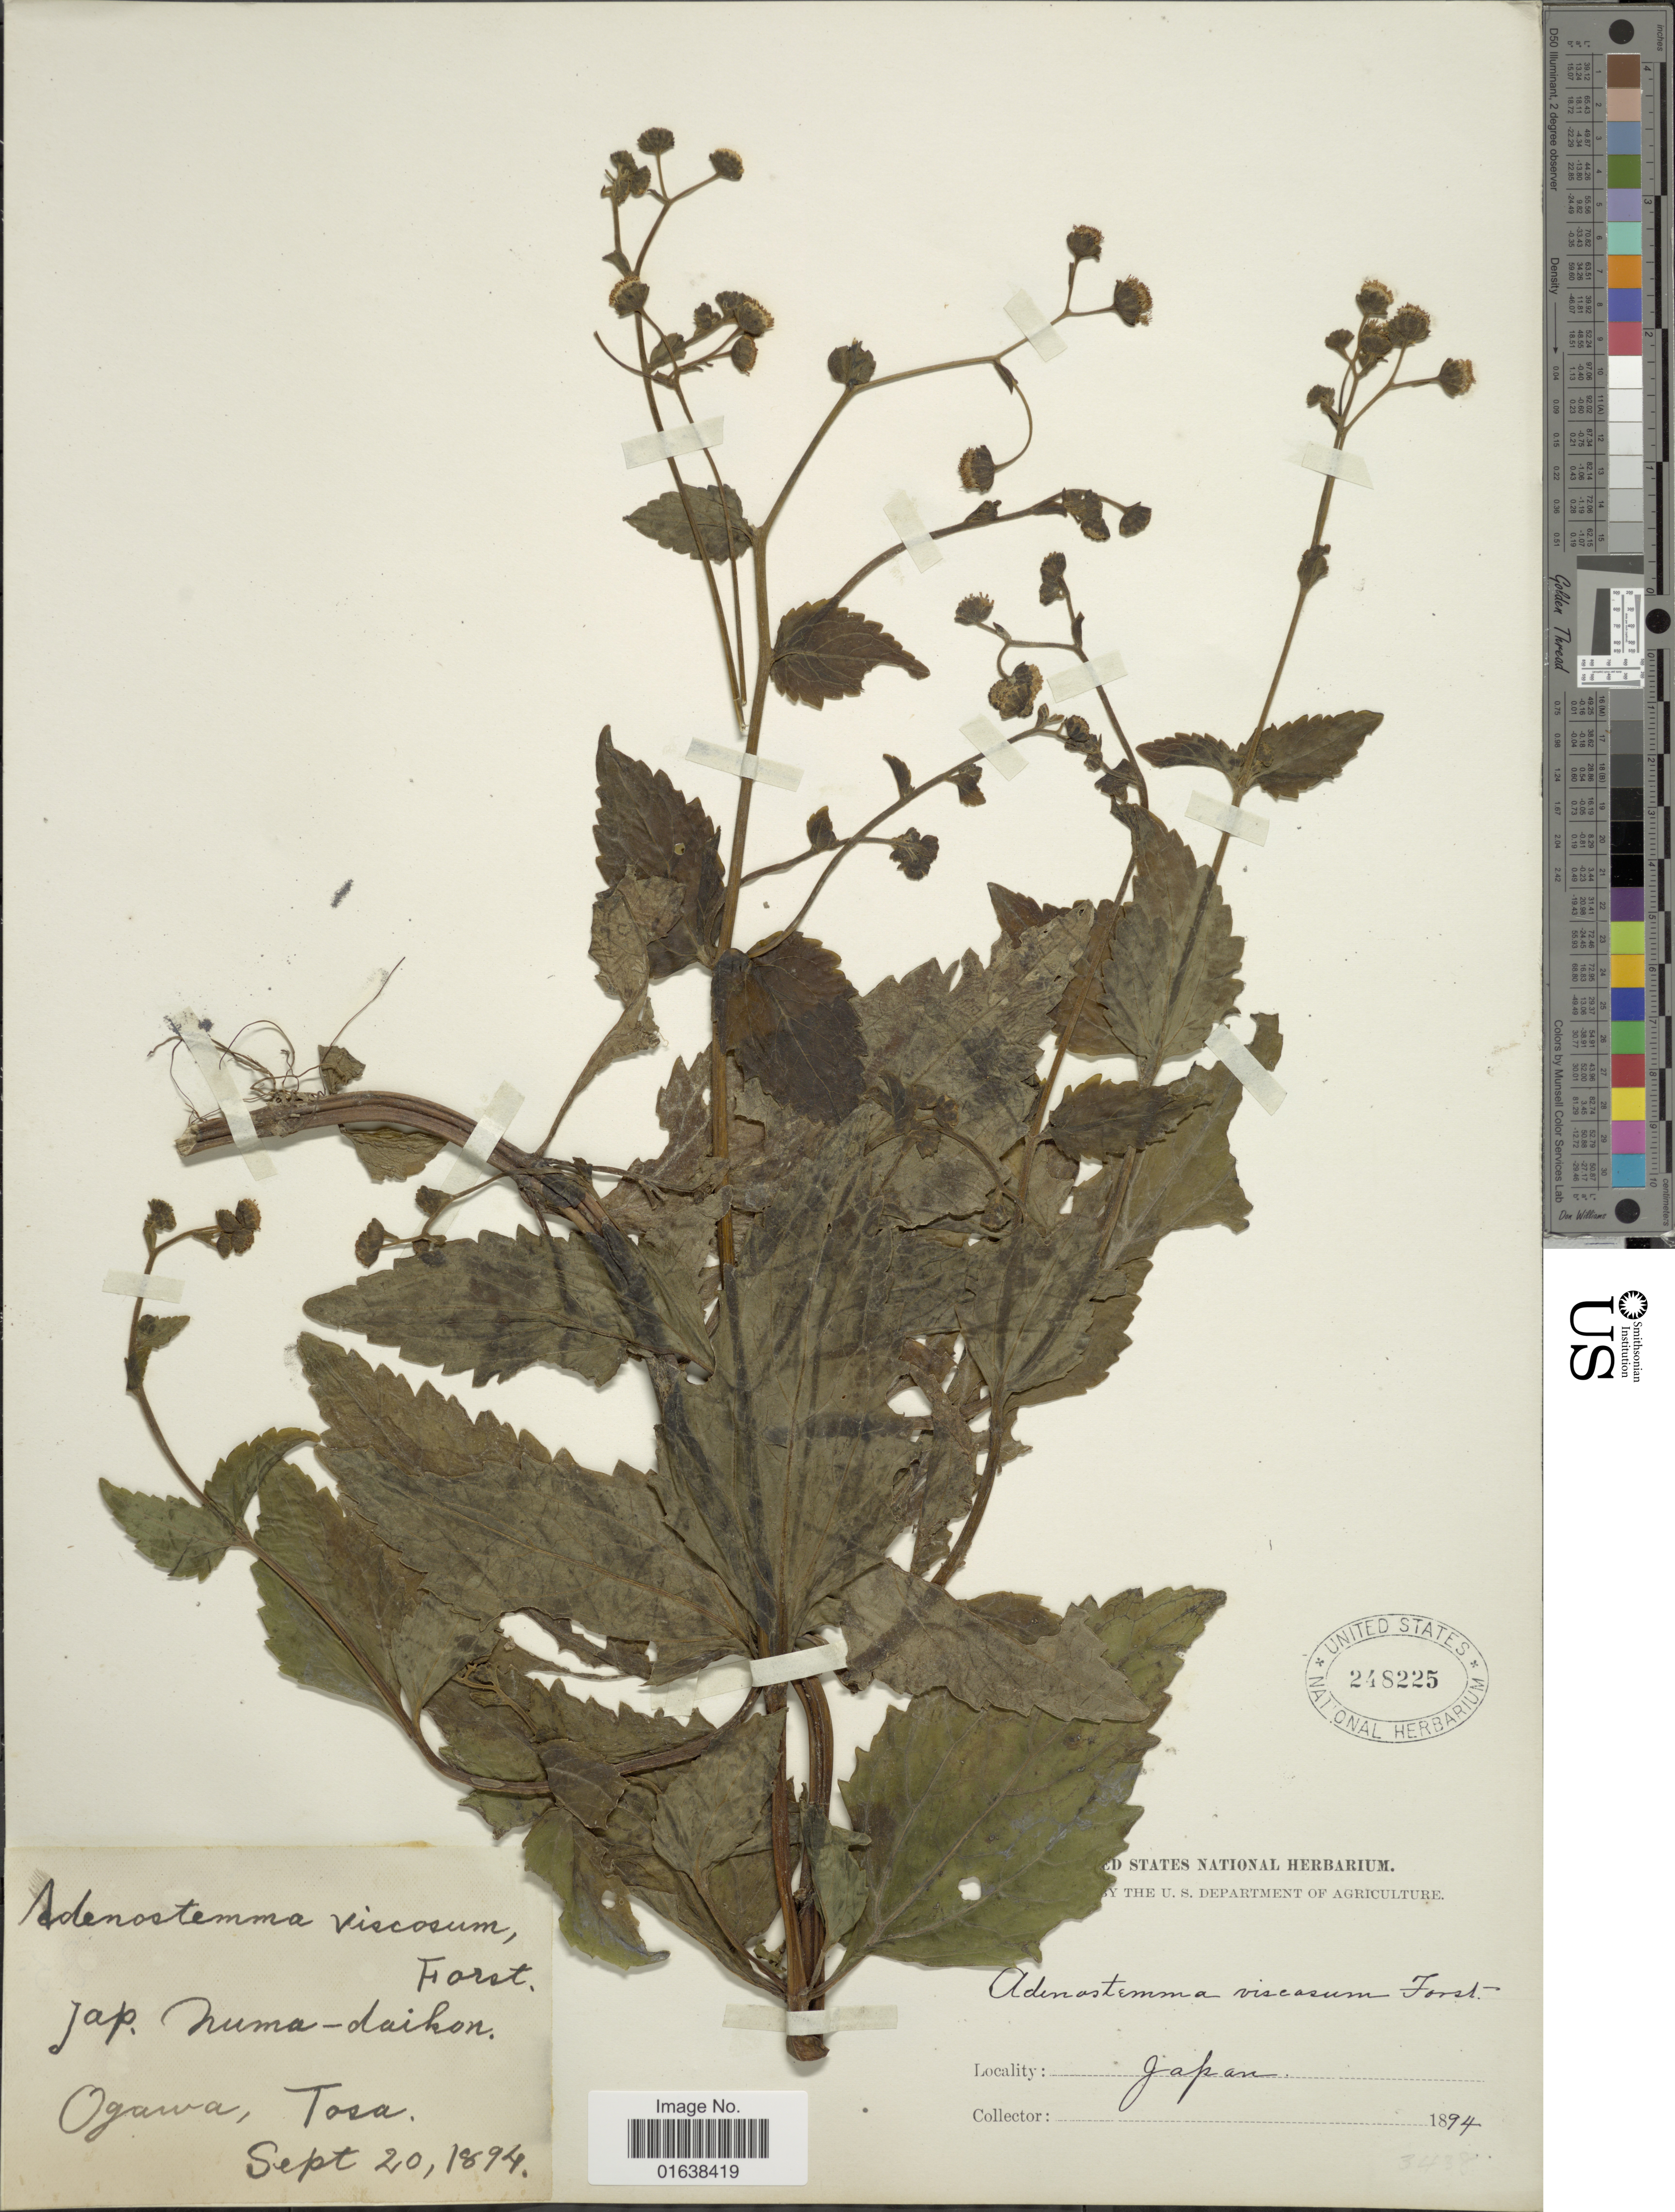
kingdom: Plantae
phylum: Tracheophyta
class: Magnoliopsida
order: Asterales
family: Asteraceae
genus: Adenostemma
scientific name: Adenostemma lavenia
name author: (L.) Kuntze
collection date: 1894-09-20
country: Japan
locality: Ogawa, Tosa. Numa-daikon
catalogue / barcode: US 248225